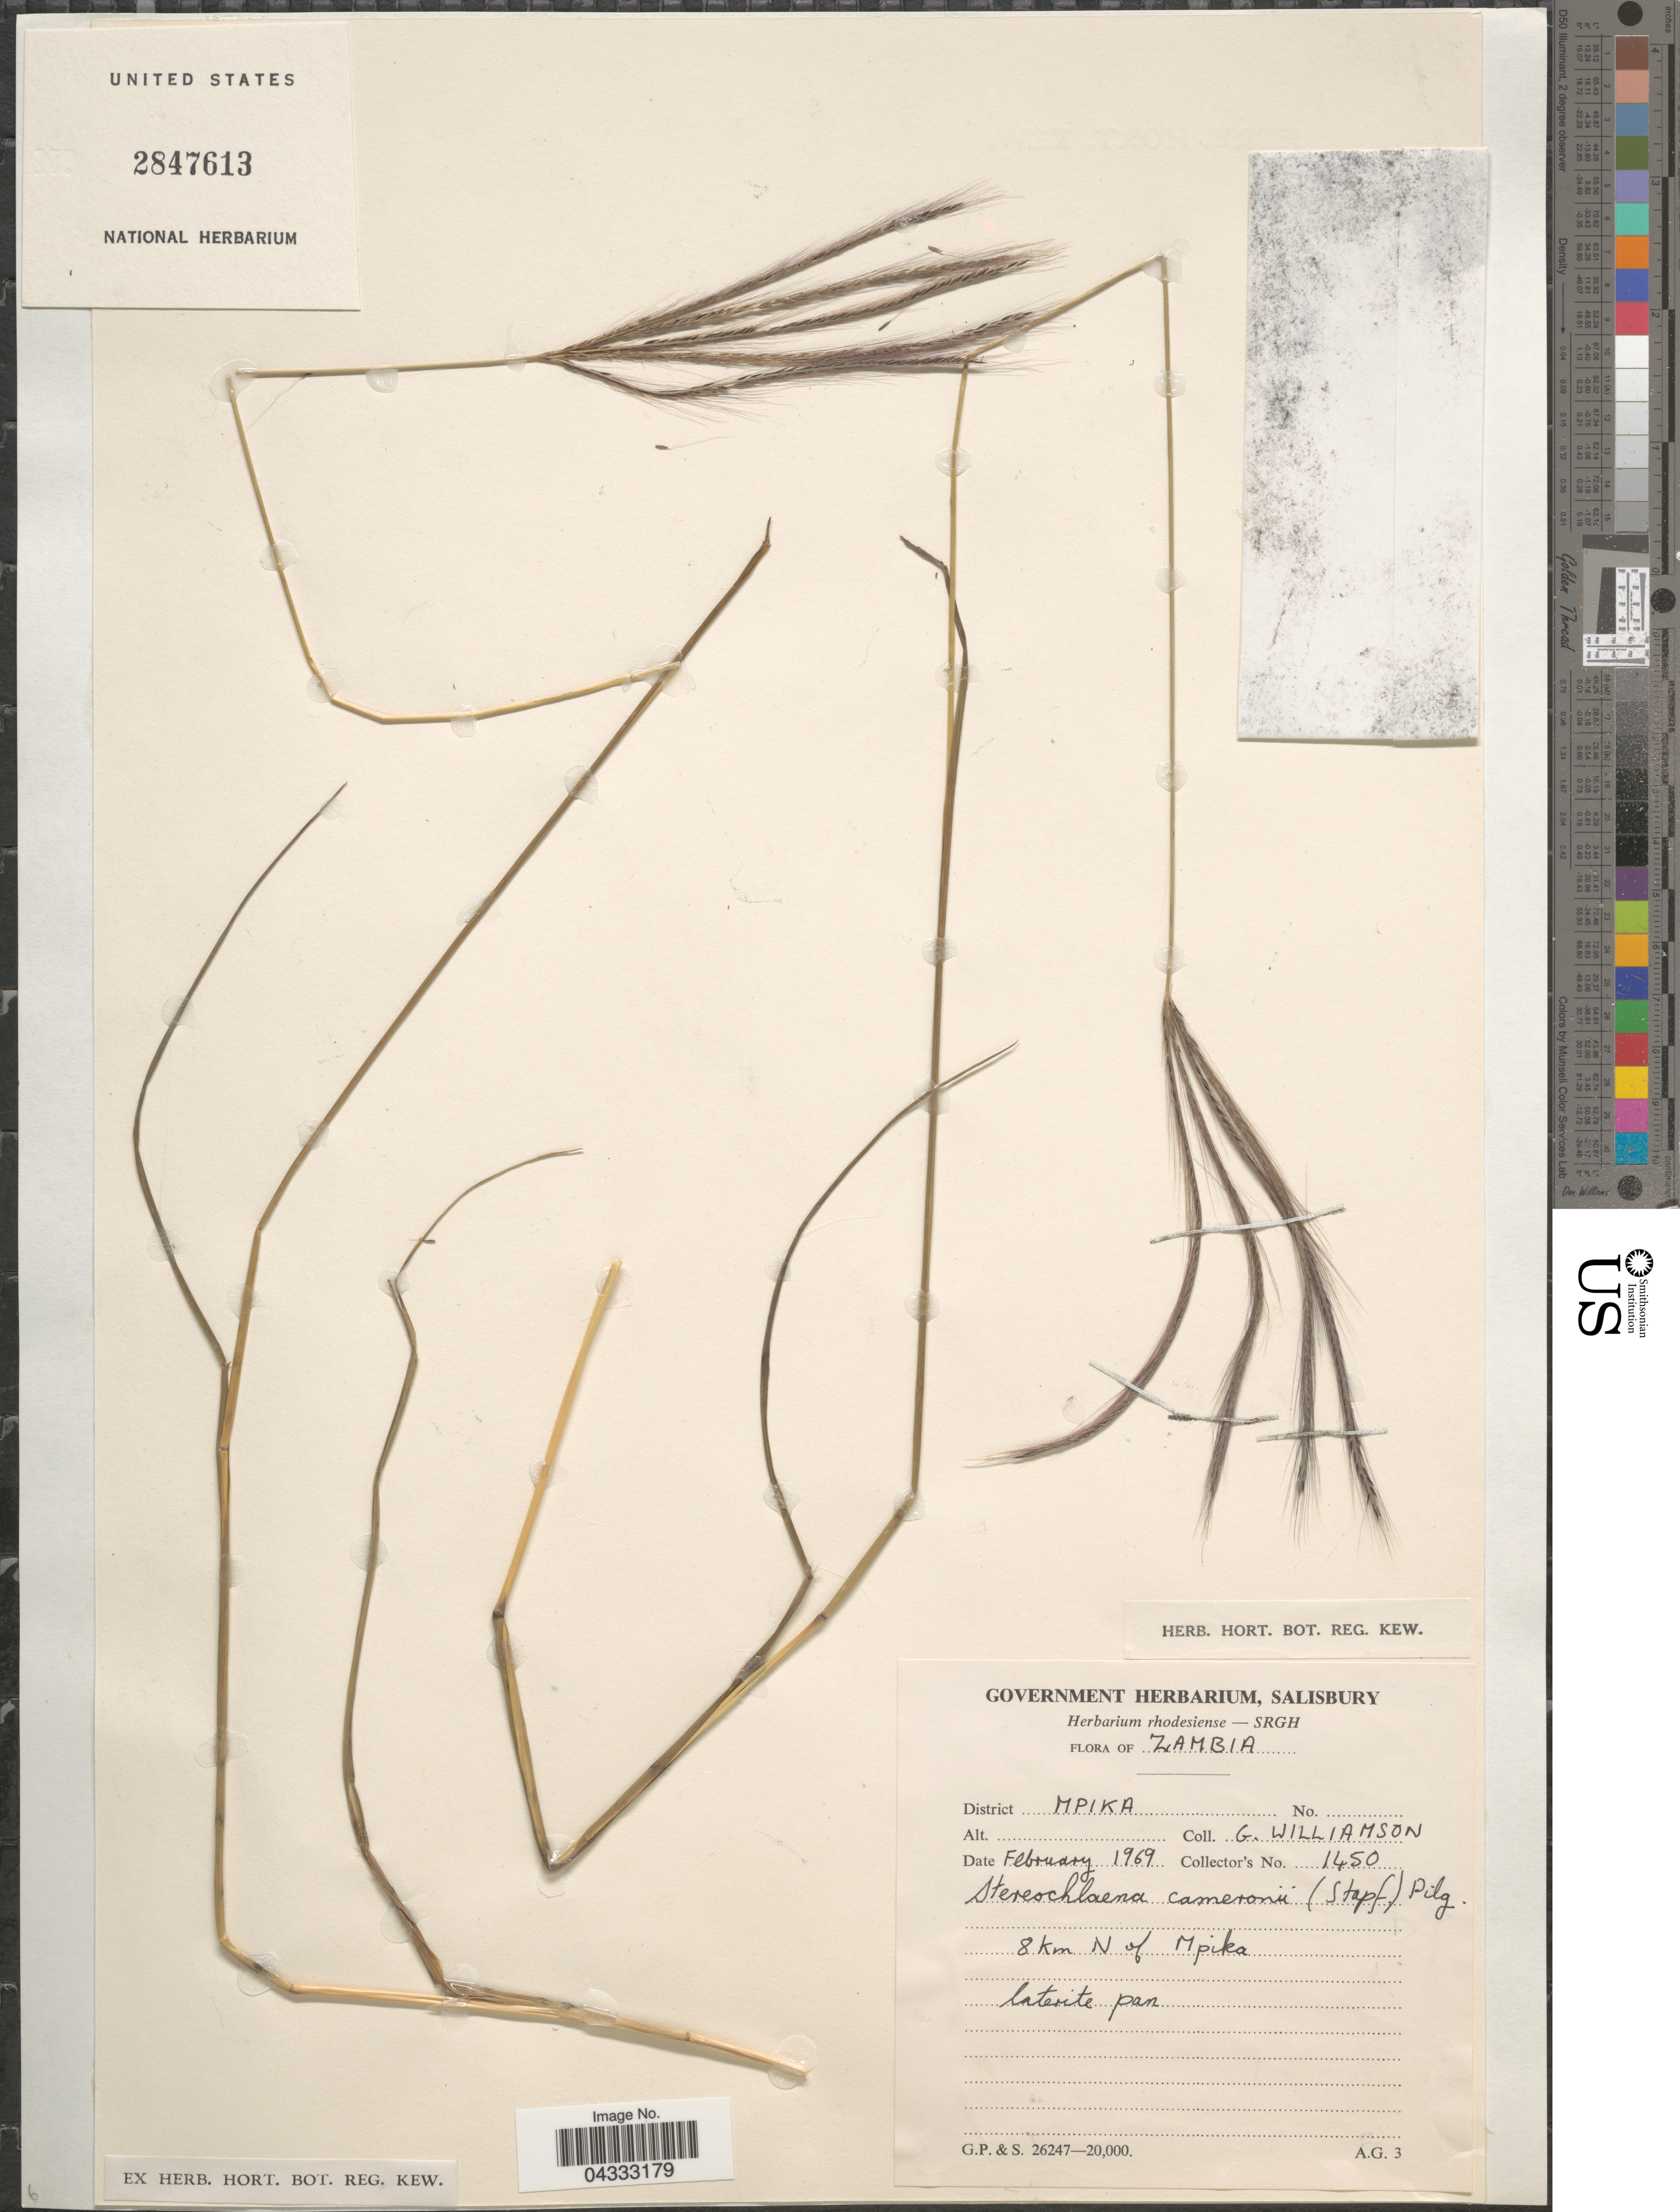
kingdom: Plantae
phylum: Tracheophyta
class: Liliopsida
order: Poales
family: Poaceae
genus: Stereochlaena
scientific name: Stereochlaena cameronii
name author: (Stapf) Pilg.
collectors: G. Williamson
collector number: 1450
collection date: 1969-02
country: Malawi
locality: Zambia. District Mpika. 8 km N of Mpika.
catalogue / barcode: US 2847613